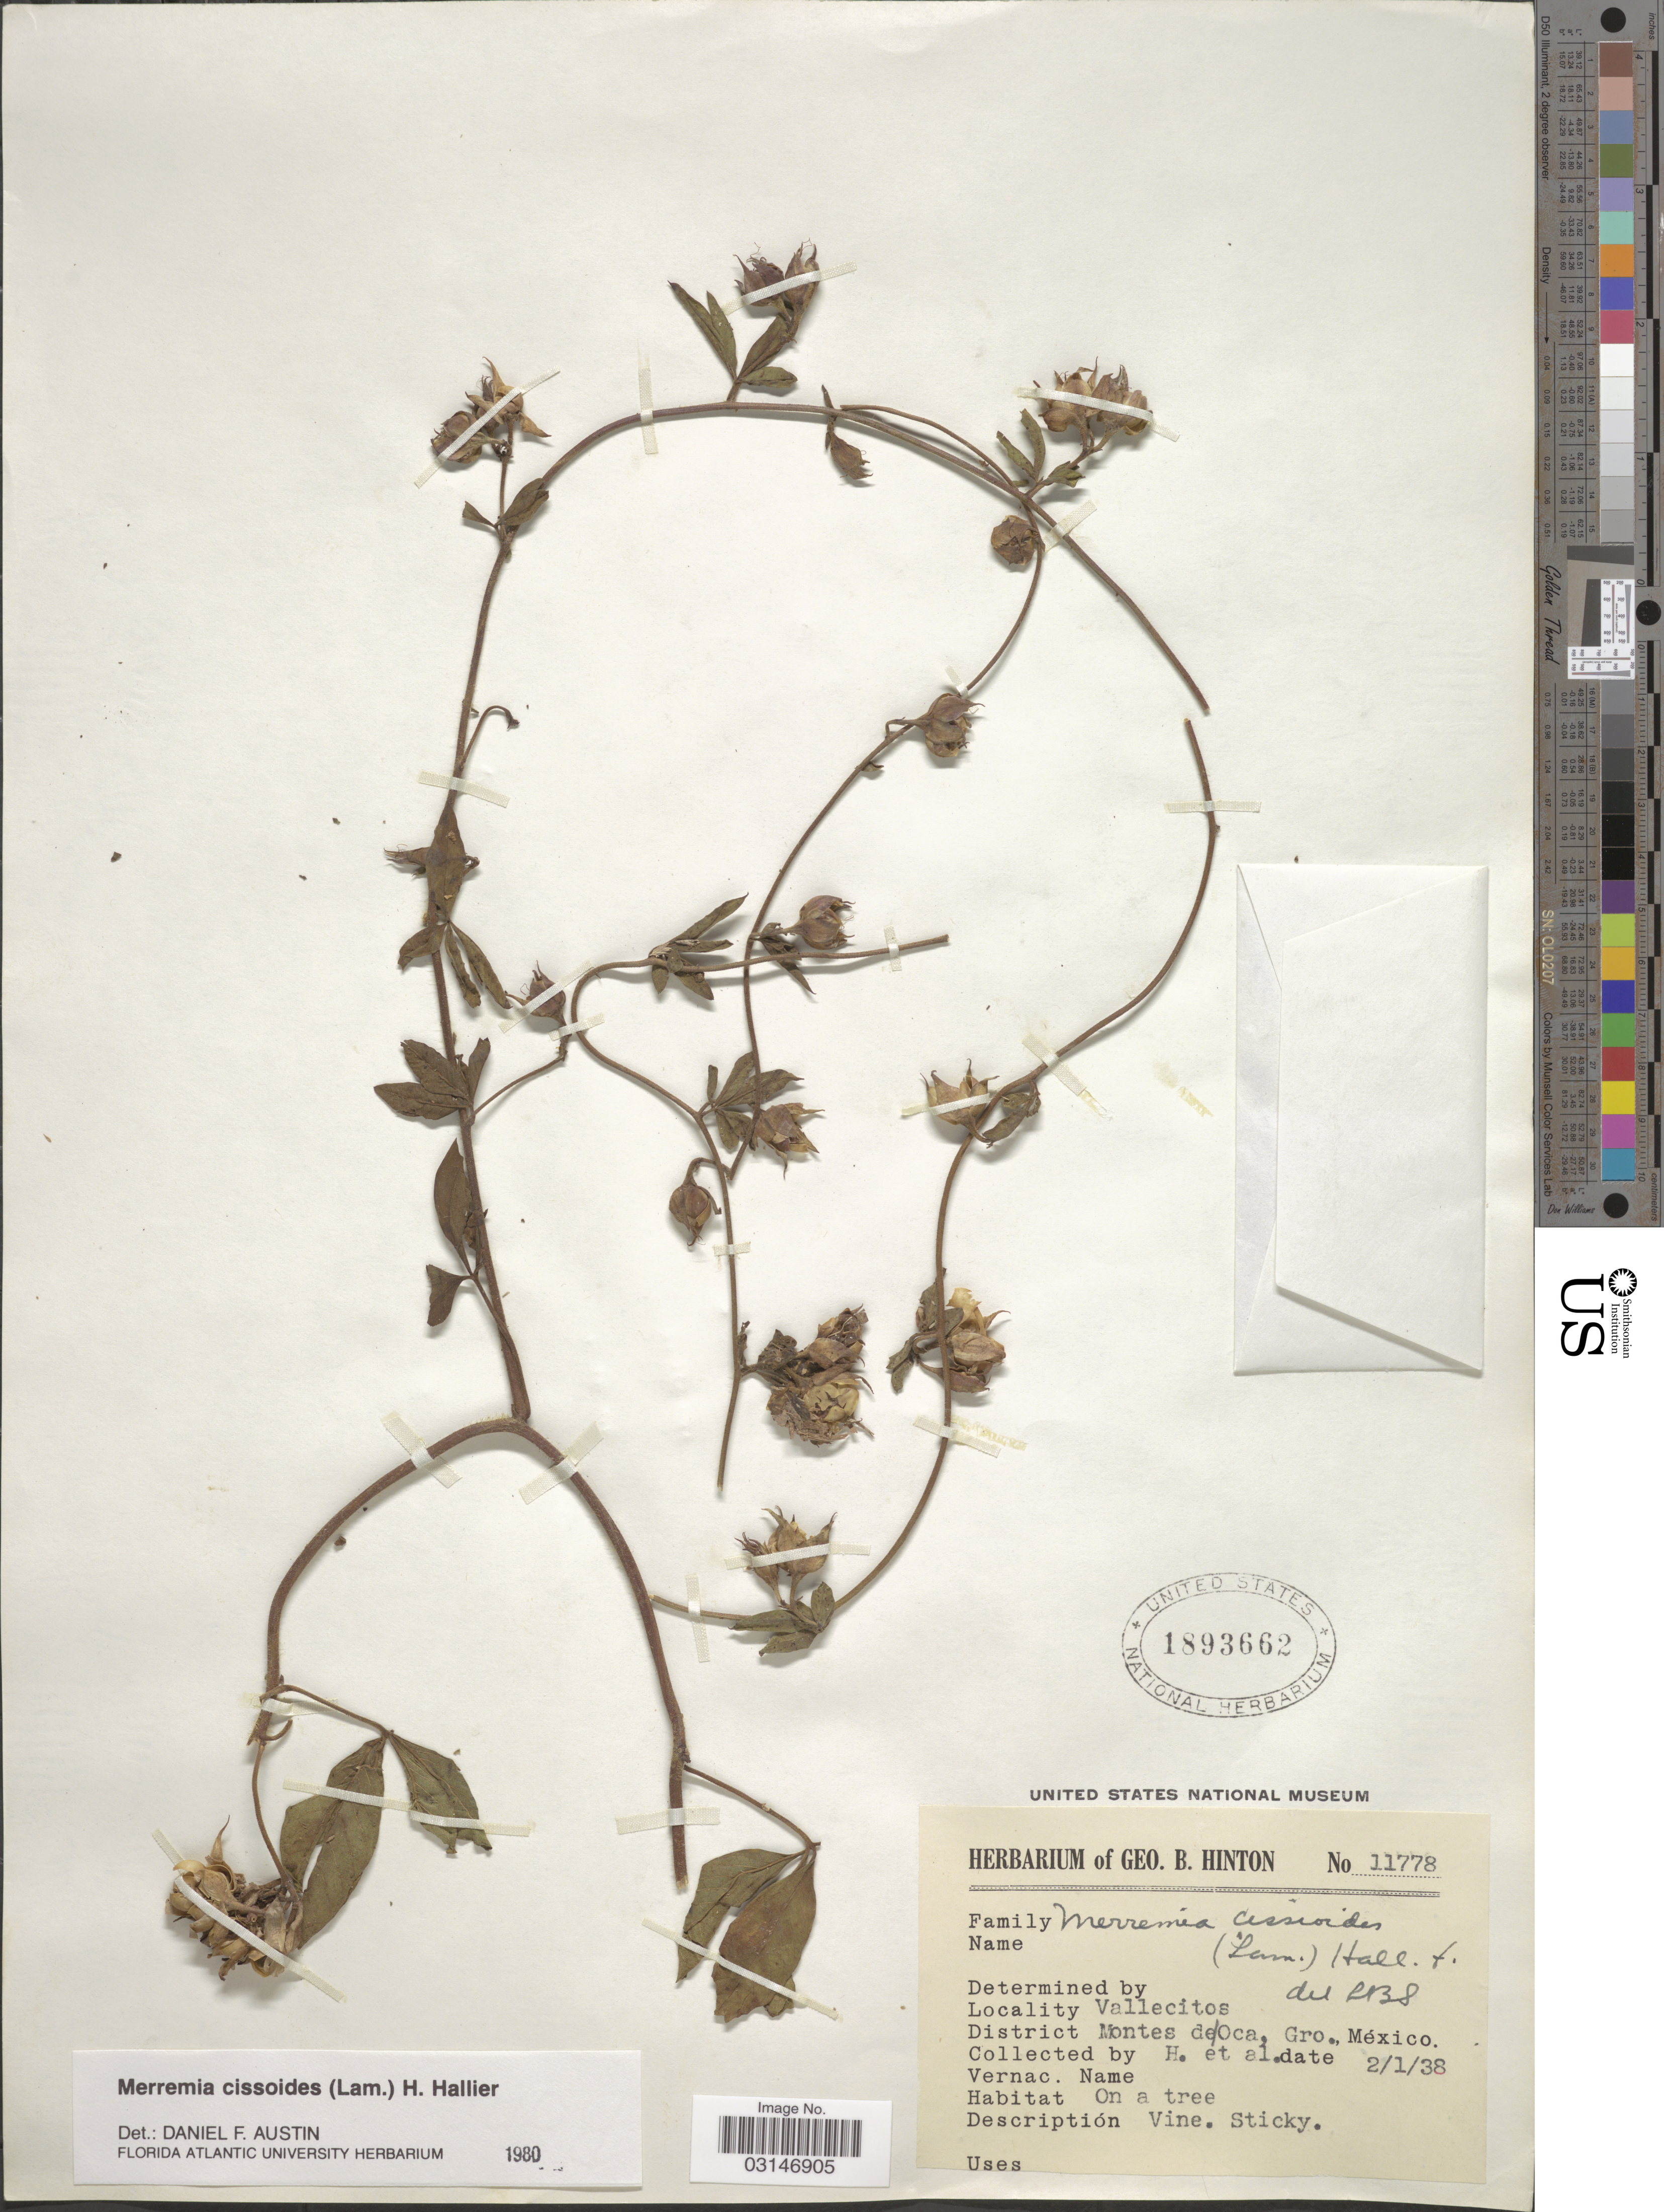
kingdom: Plantae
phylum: Tracheophyta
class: Magnoliopsida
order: Solanales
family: Convolvulaceae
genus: Distimake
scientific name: Distimake cissoides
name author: (Lam.) A. R. Simões & Staples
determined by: Strong, Mark T., (BOT), Smithsonian Institution - National Museum of Natural History (UNITED STATES)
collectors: G. B. Hinton & et al.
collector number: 11778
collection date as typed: Transcribed d/m/y: 2/1/38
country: Mexico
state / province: Guerrero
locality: Vallecitos, District Montes de Oca.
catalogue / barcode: US 1893662